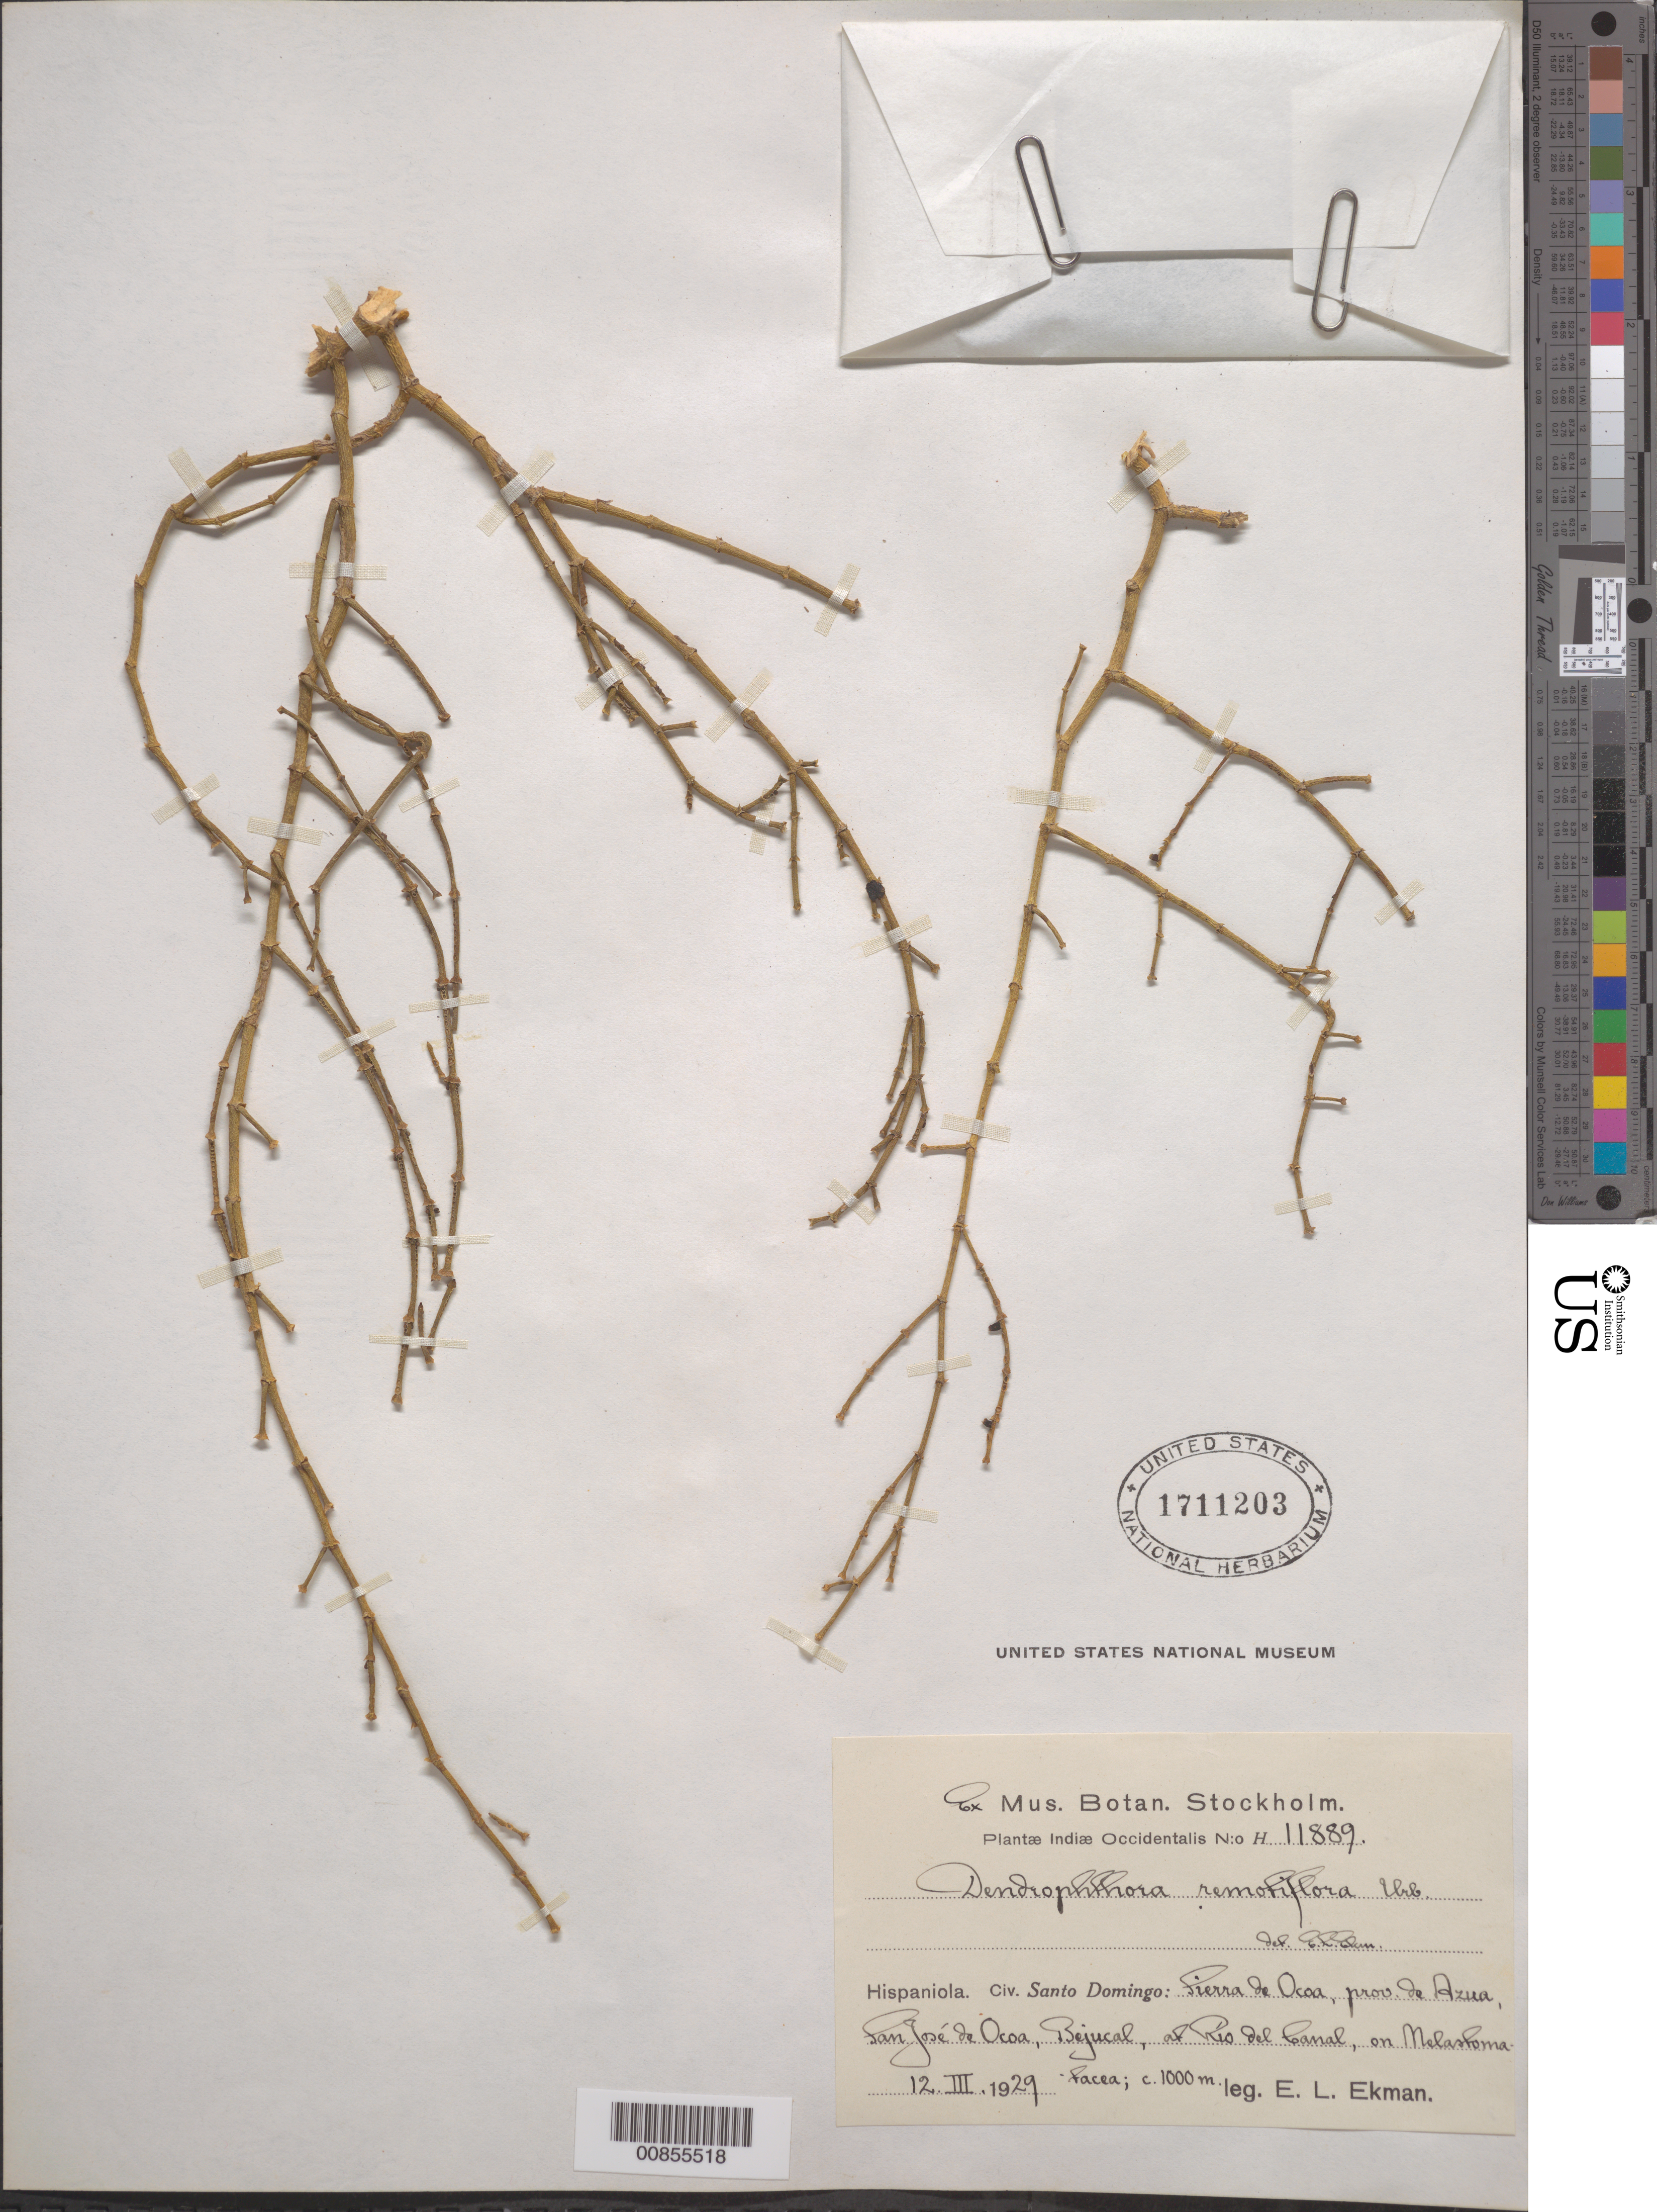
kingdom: Plantae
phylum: Tracheophyta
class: Magnoliopsida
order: Santalales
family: Viscaceae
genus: Dendrophthora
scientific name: Dendrophthora remotiflora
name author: Urb.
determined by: Ekman, E. L.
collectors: E. L. Ekman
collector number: H 11889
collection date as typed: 12 Mar 1929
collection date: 1929-03-12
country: Dominican Republic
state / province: Azua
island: Hispaniola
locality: Sierra de Ocoa, San José de Ocoa, Bejucal at Río del Canal.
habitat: On Melastomatacea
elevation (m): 1000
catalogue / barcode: US 1711203